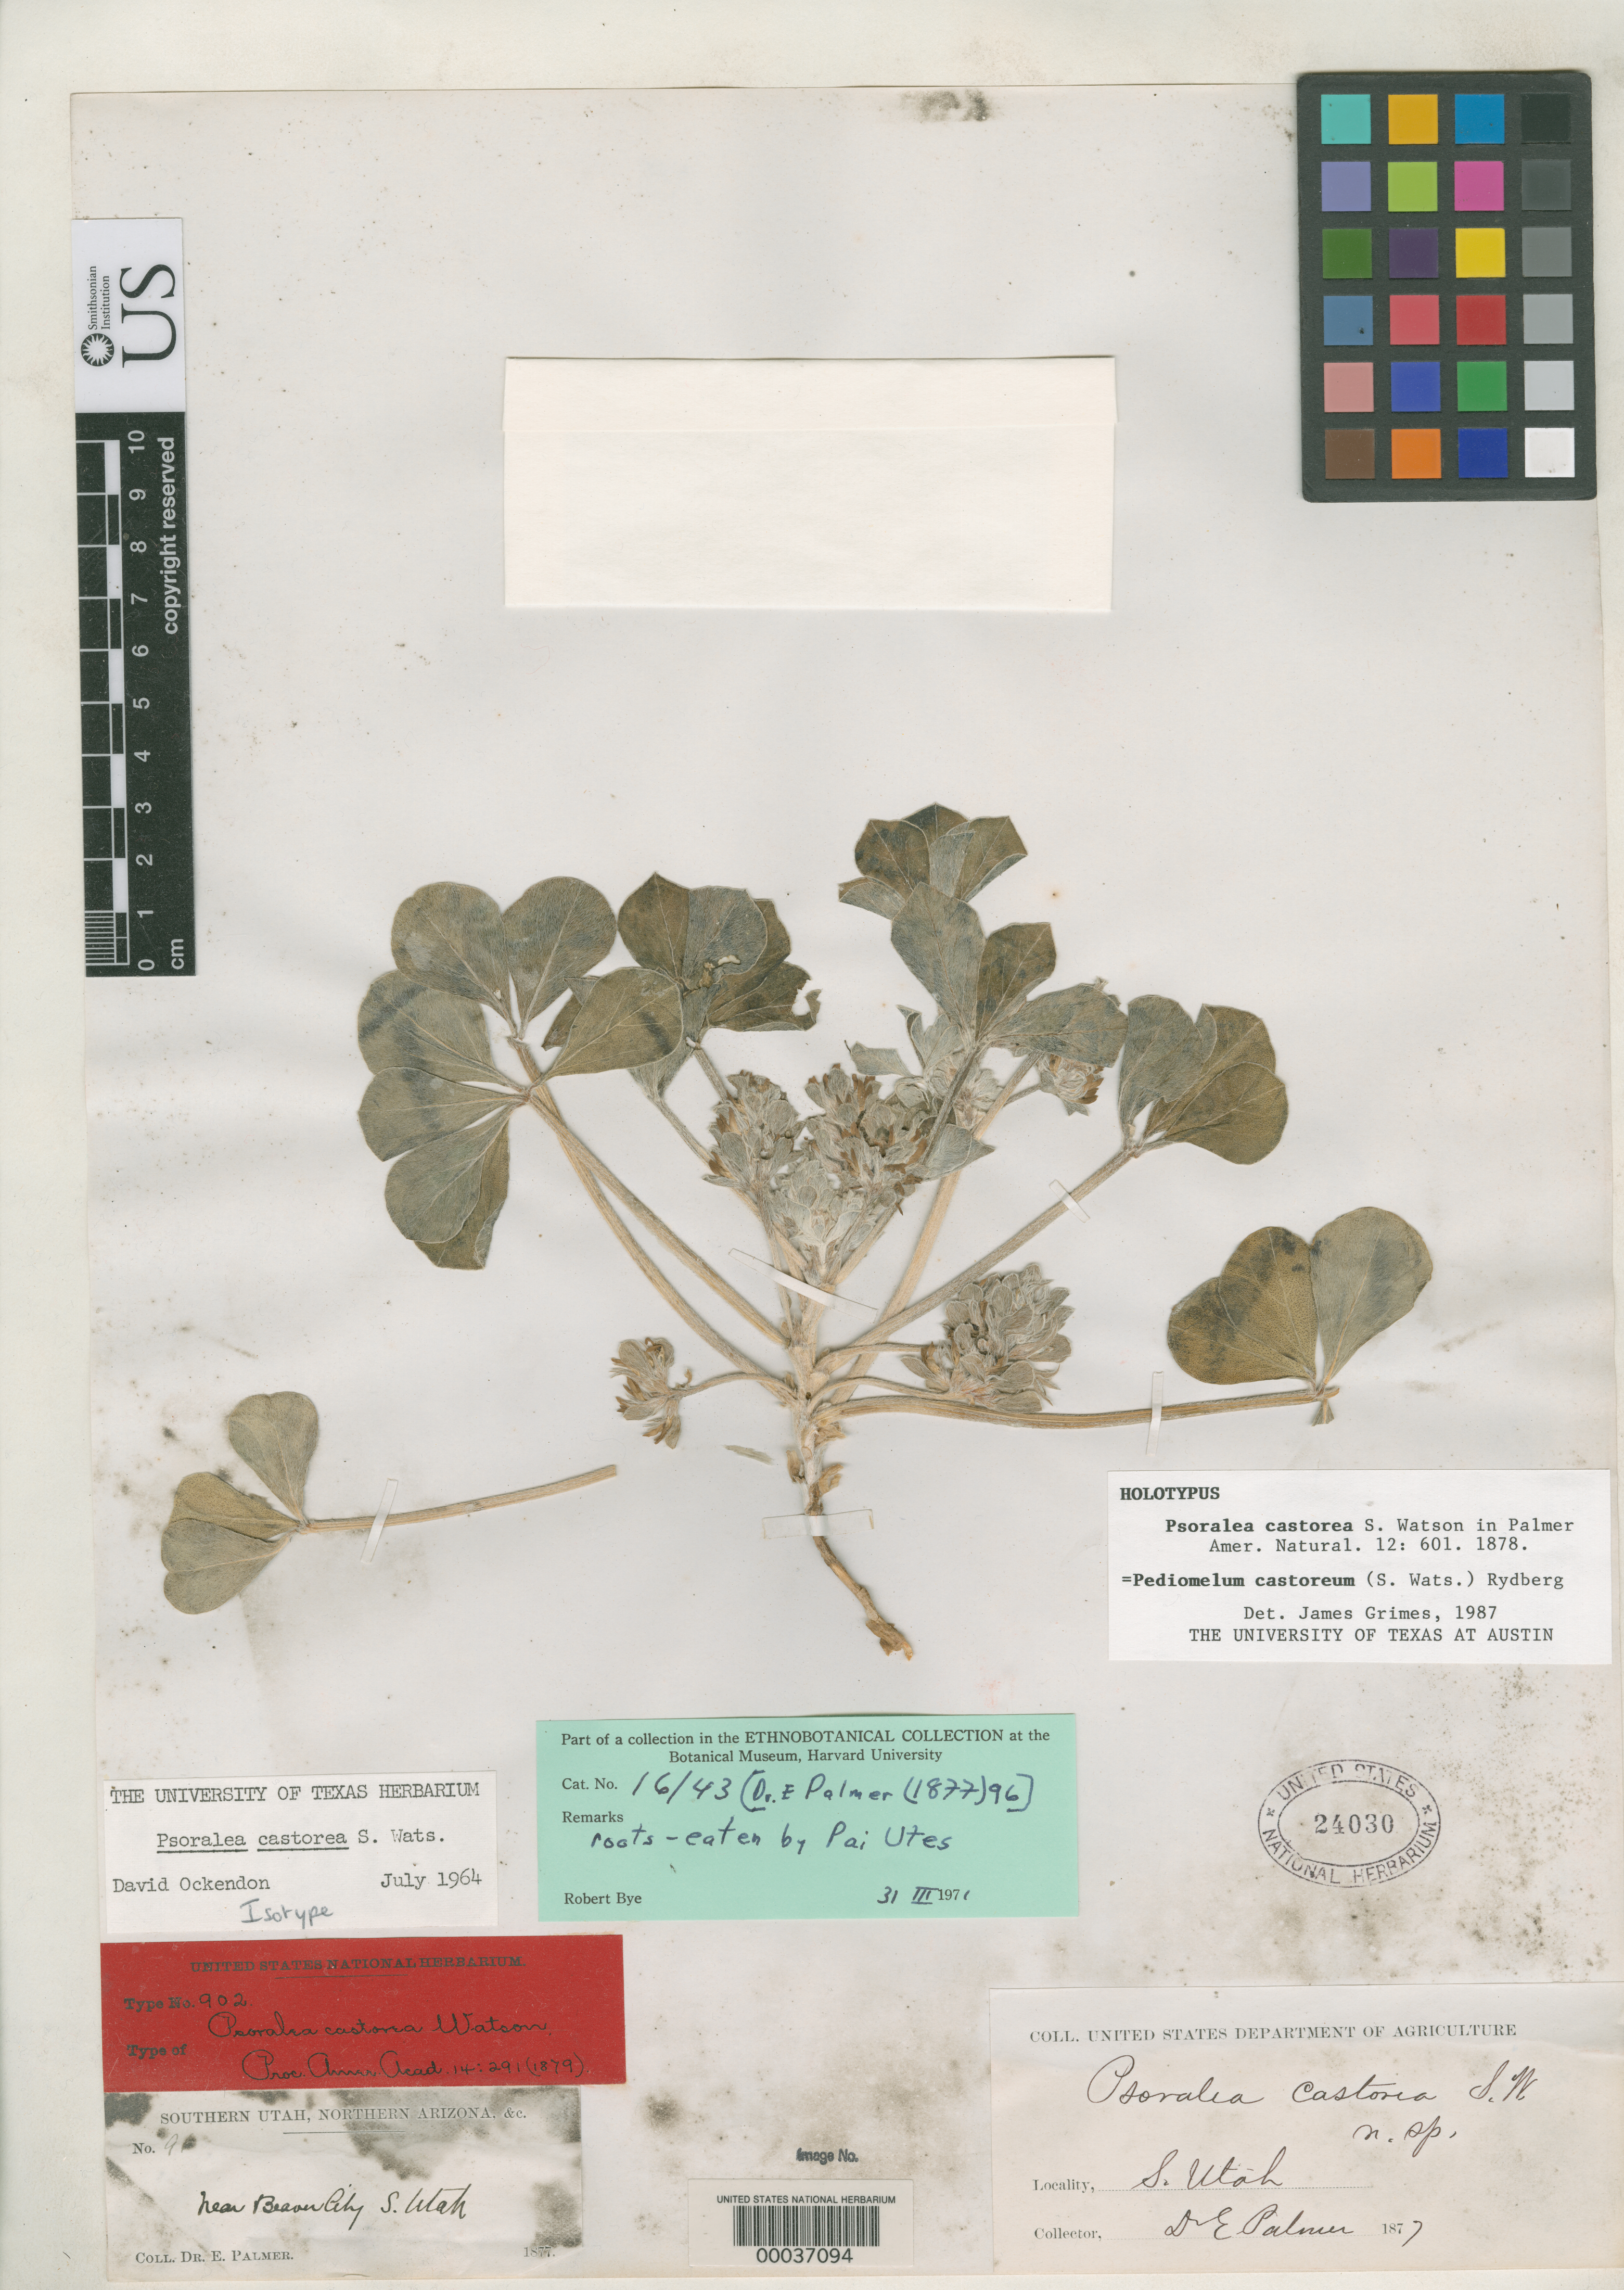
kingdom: Plantae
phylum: Tracheophyta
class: Magnoliopsida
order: Fabales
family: Fabaceae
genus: Psoralea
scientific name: Psoralea castorea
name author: S. Watson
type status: Isotype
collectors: E. Palmer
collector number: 96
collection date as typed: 1877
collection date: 1877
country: United States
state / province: Utah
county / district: Beaver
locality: Near Beaver City.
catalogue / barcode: US 24030